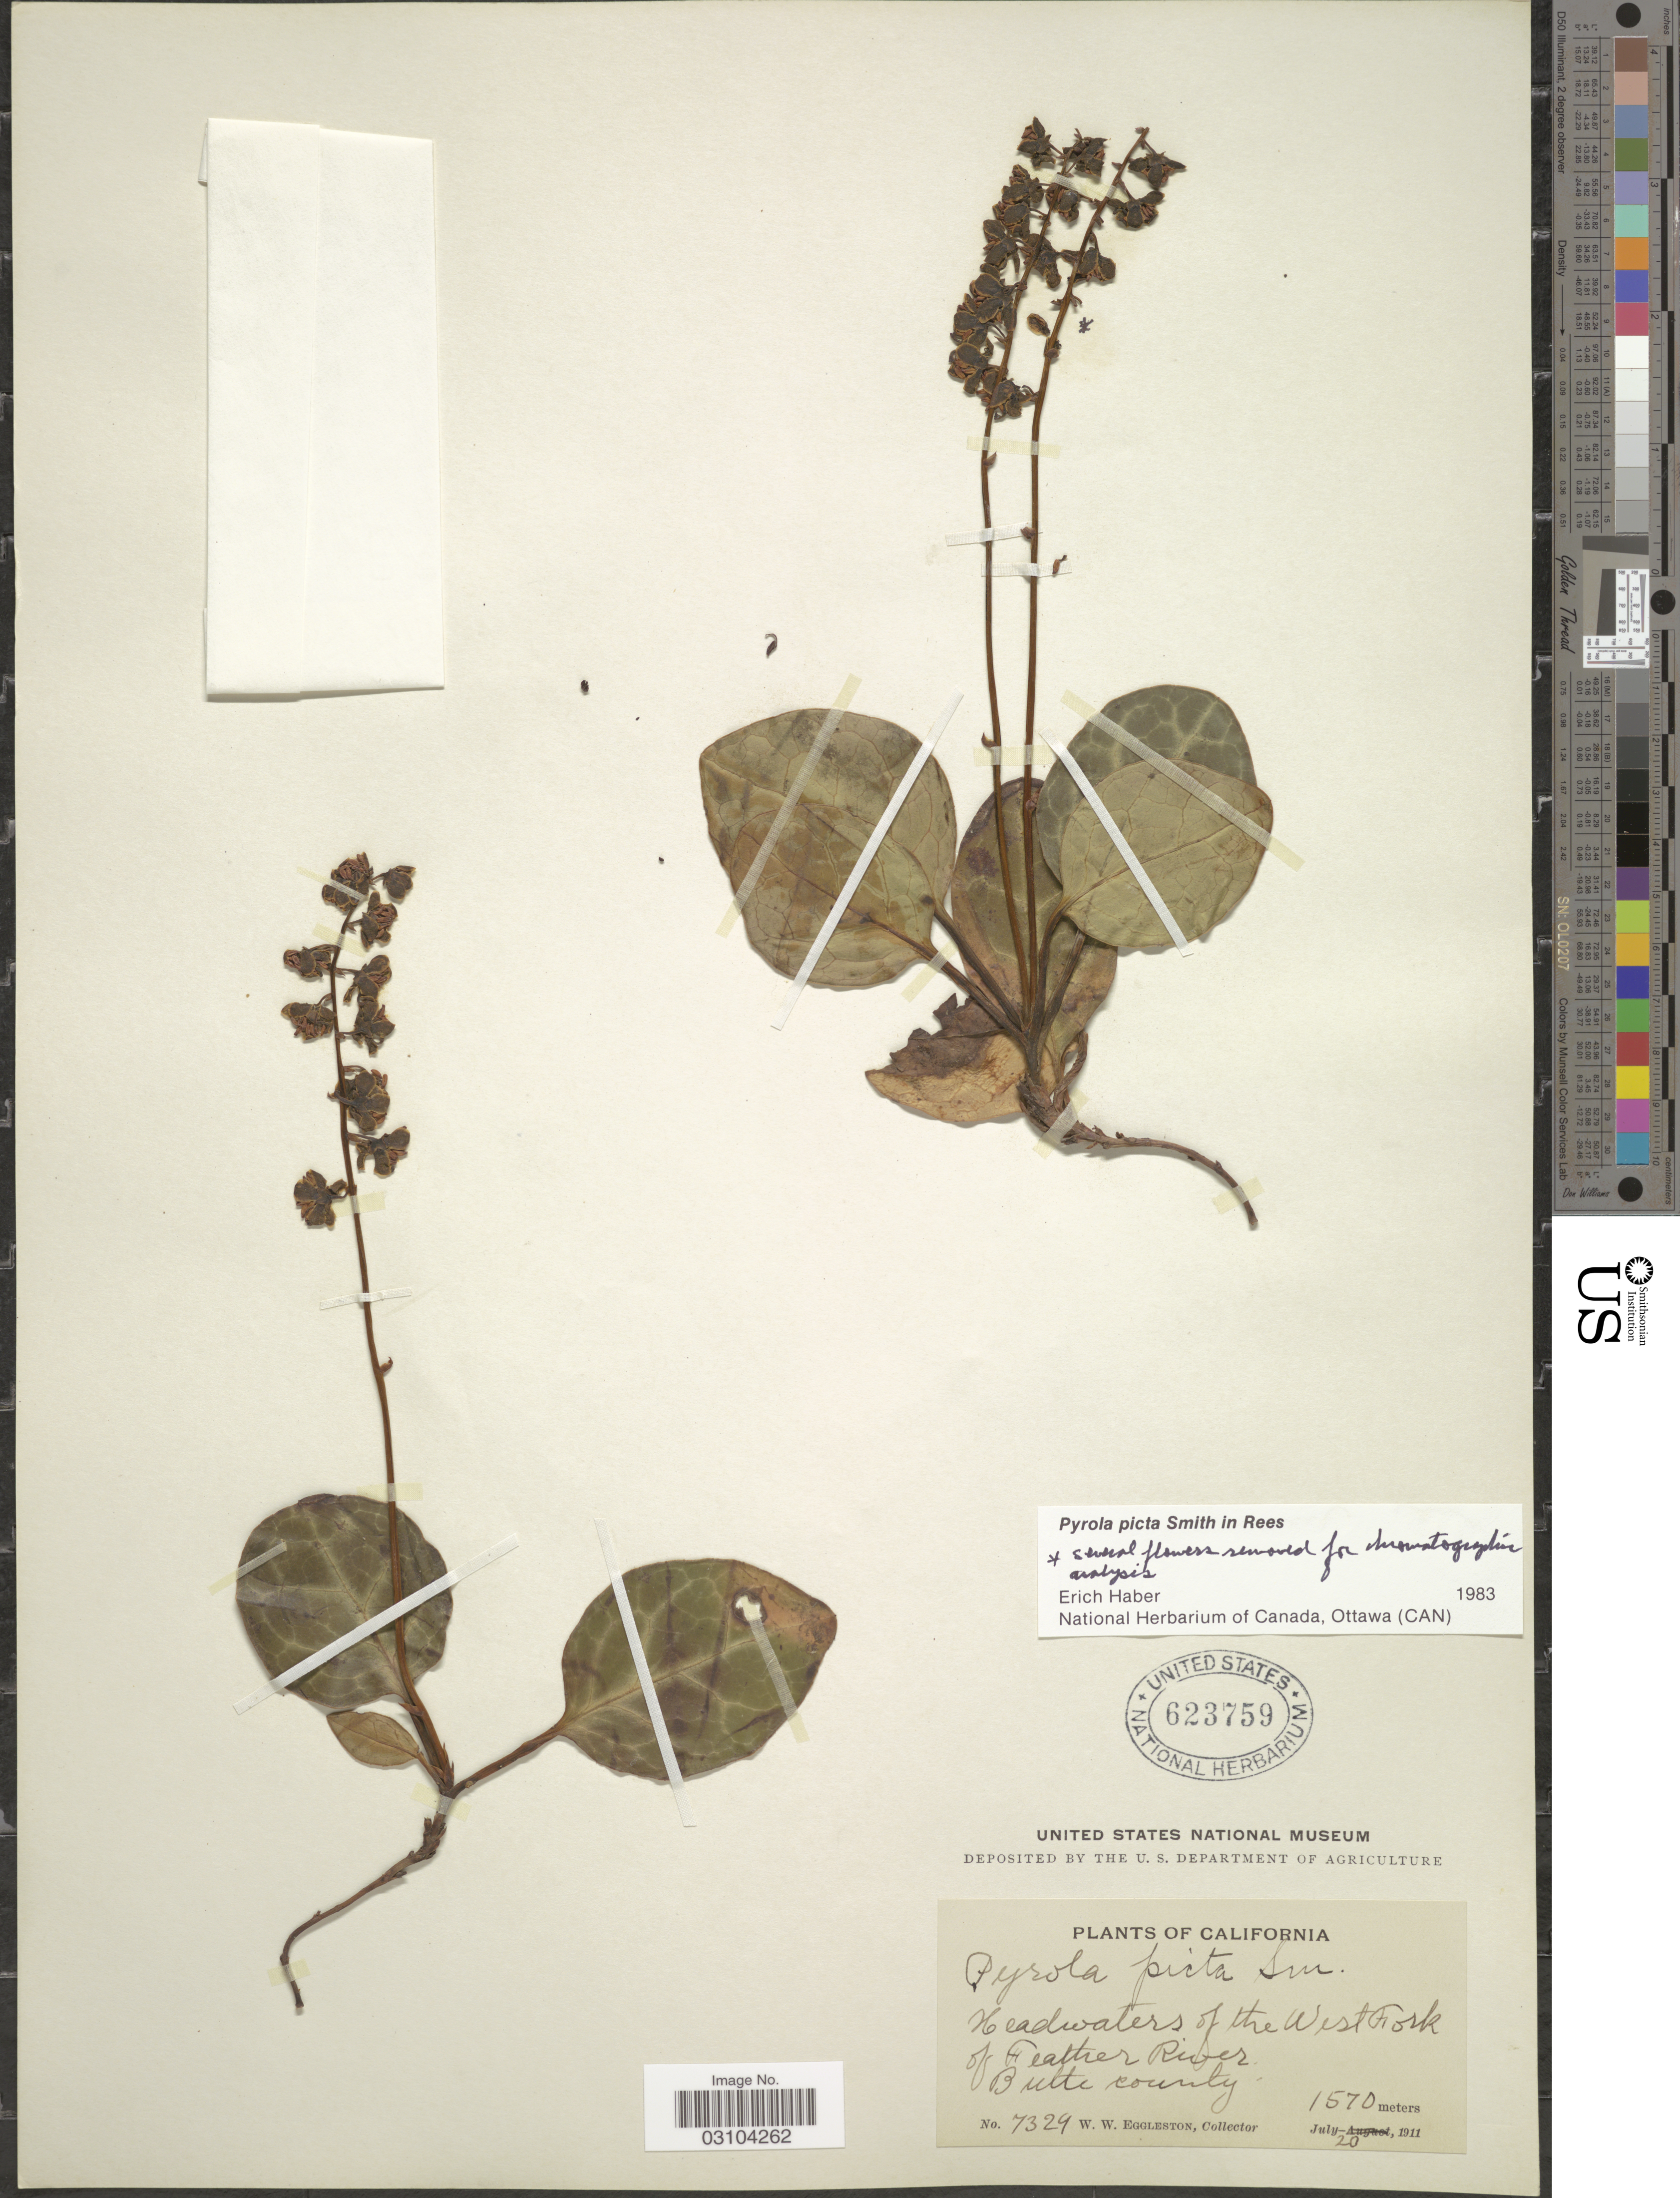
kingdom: Plantae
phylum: Tracheophyta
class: Magnoliopsida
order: Ericales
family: Ericaceae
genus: Pyrola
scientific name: Pyrola picta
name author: Sm. in Rees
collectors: W. W. Eggleston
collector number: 7329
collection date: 1911-07-20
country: United States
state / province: California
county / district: Butte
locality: Headwaters of the West Fork of Feather River, Butte county.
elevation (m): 1570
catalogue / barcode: US 623759